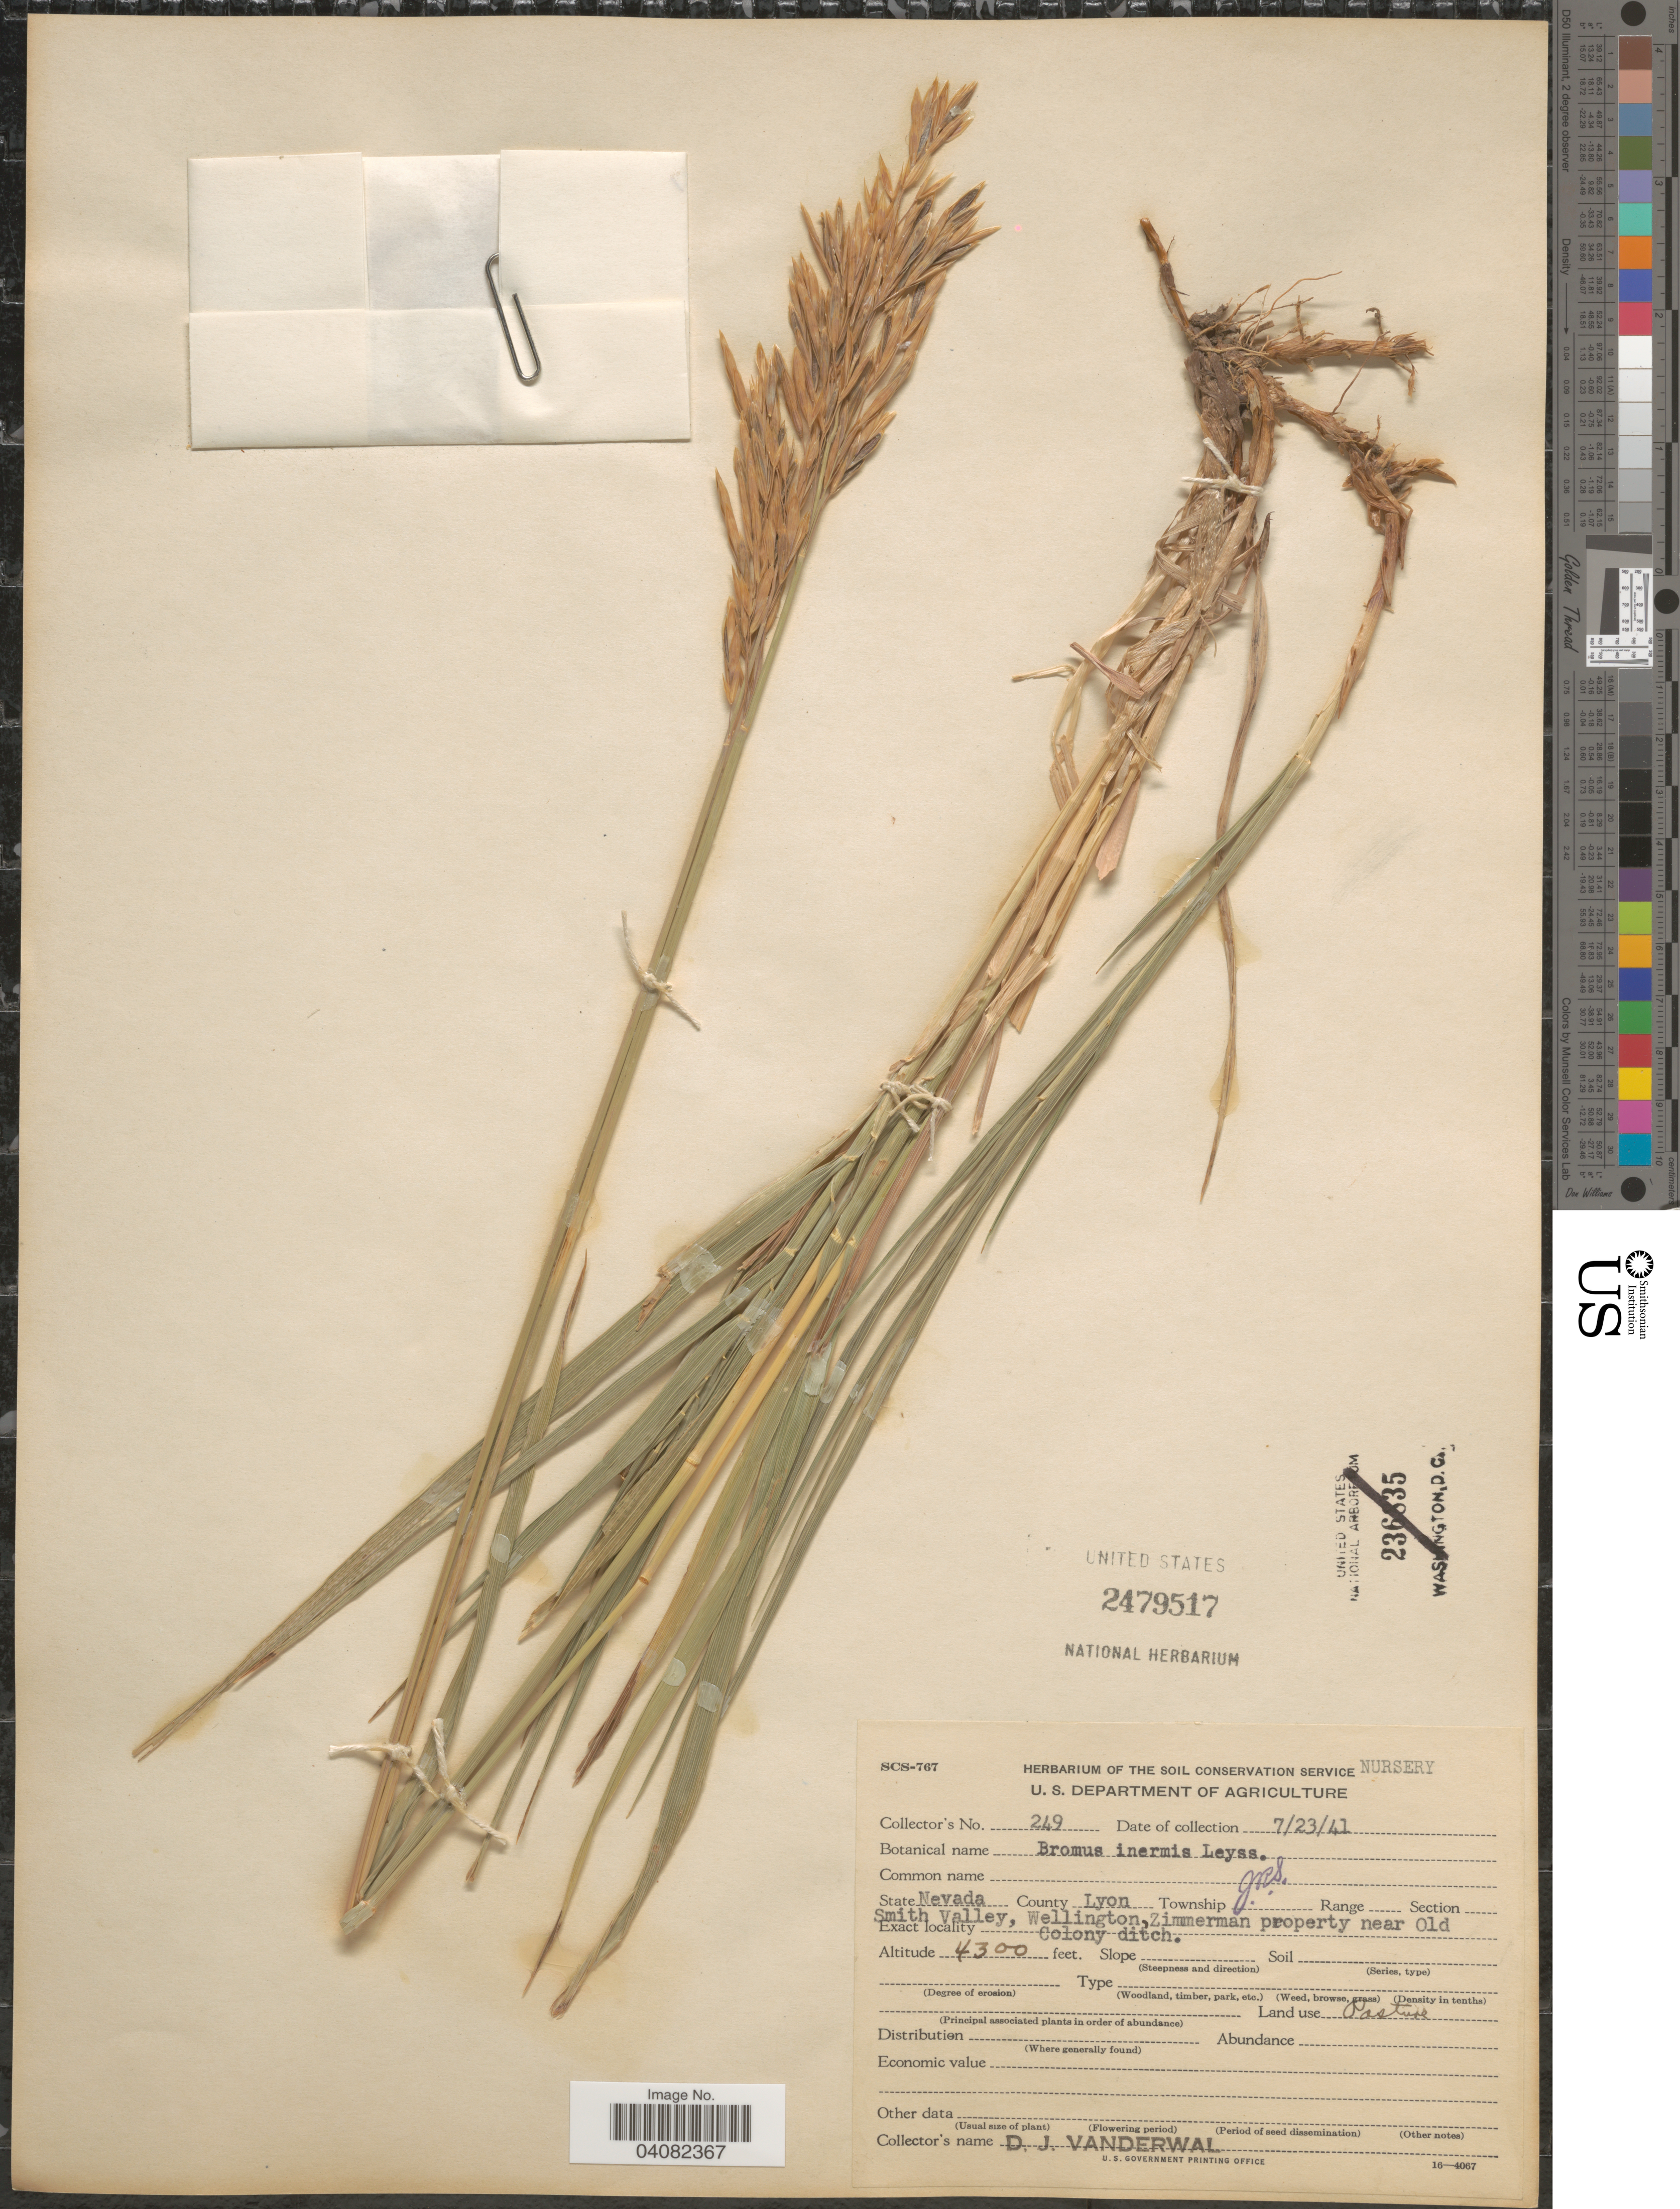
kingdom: Plantae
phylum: Tracheophyta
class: Liliopsida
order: Poales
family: Poaceae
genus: Bromus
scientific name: Bromus inermis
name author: Leyss.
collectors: D. Vanderwal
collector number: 249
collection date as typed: Transcribed d/m/y: 23/7/41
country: United States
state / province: Nevada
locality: County Lyon. Smith Valley, Wellington, Zimmerman property near Old Colony ditch.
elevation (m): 1311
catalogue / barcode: US 2479517